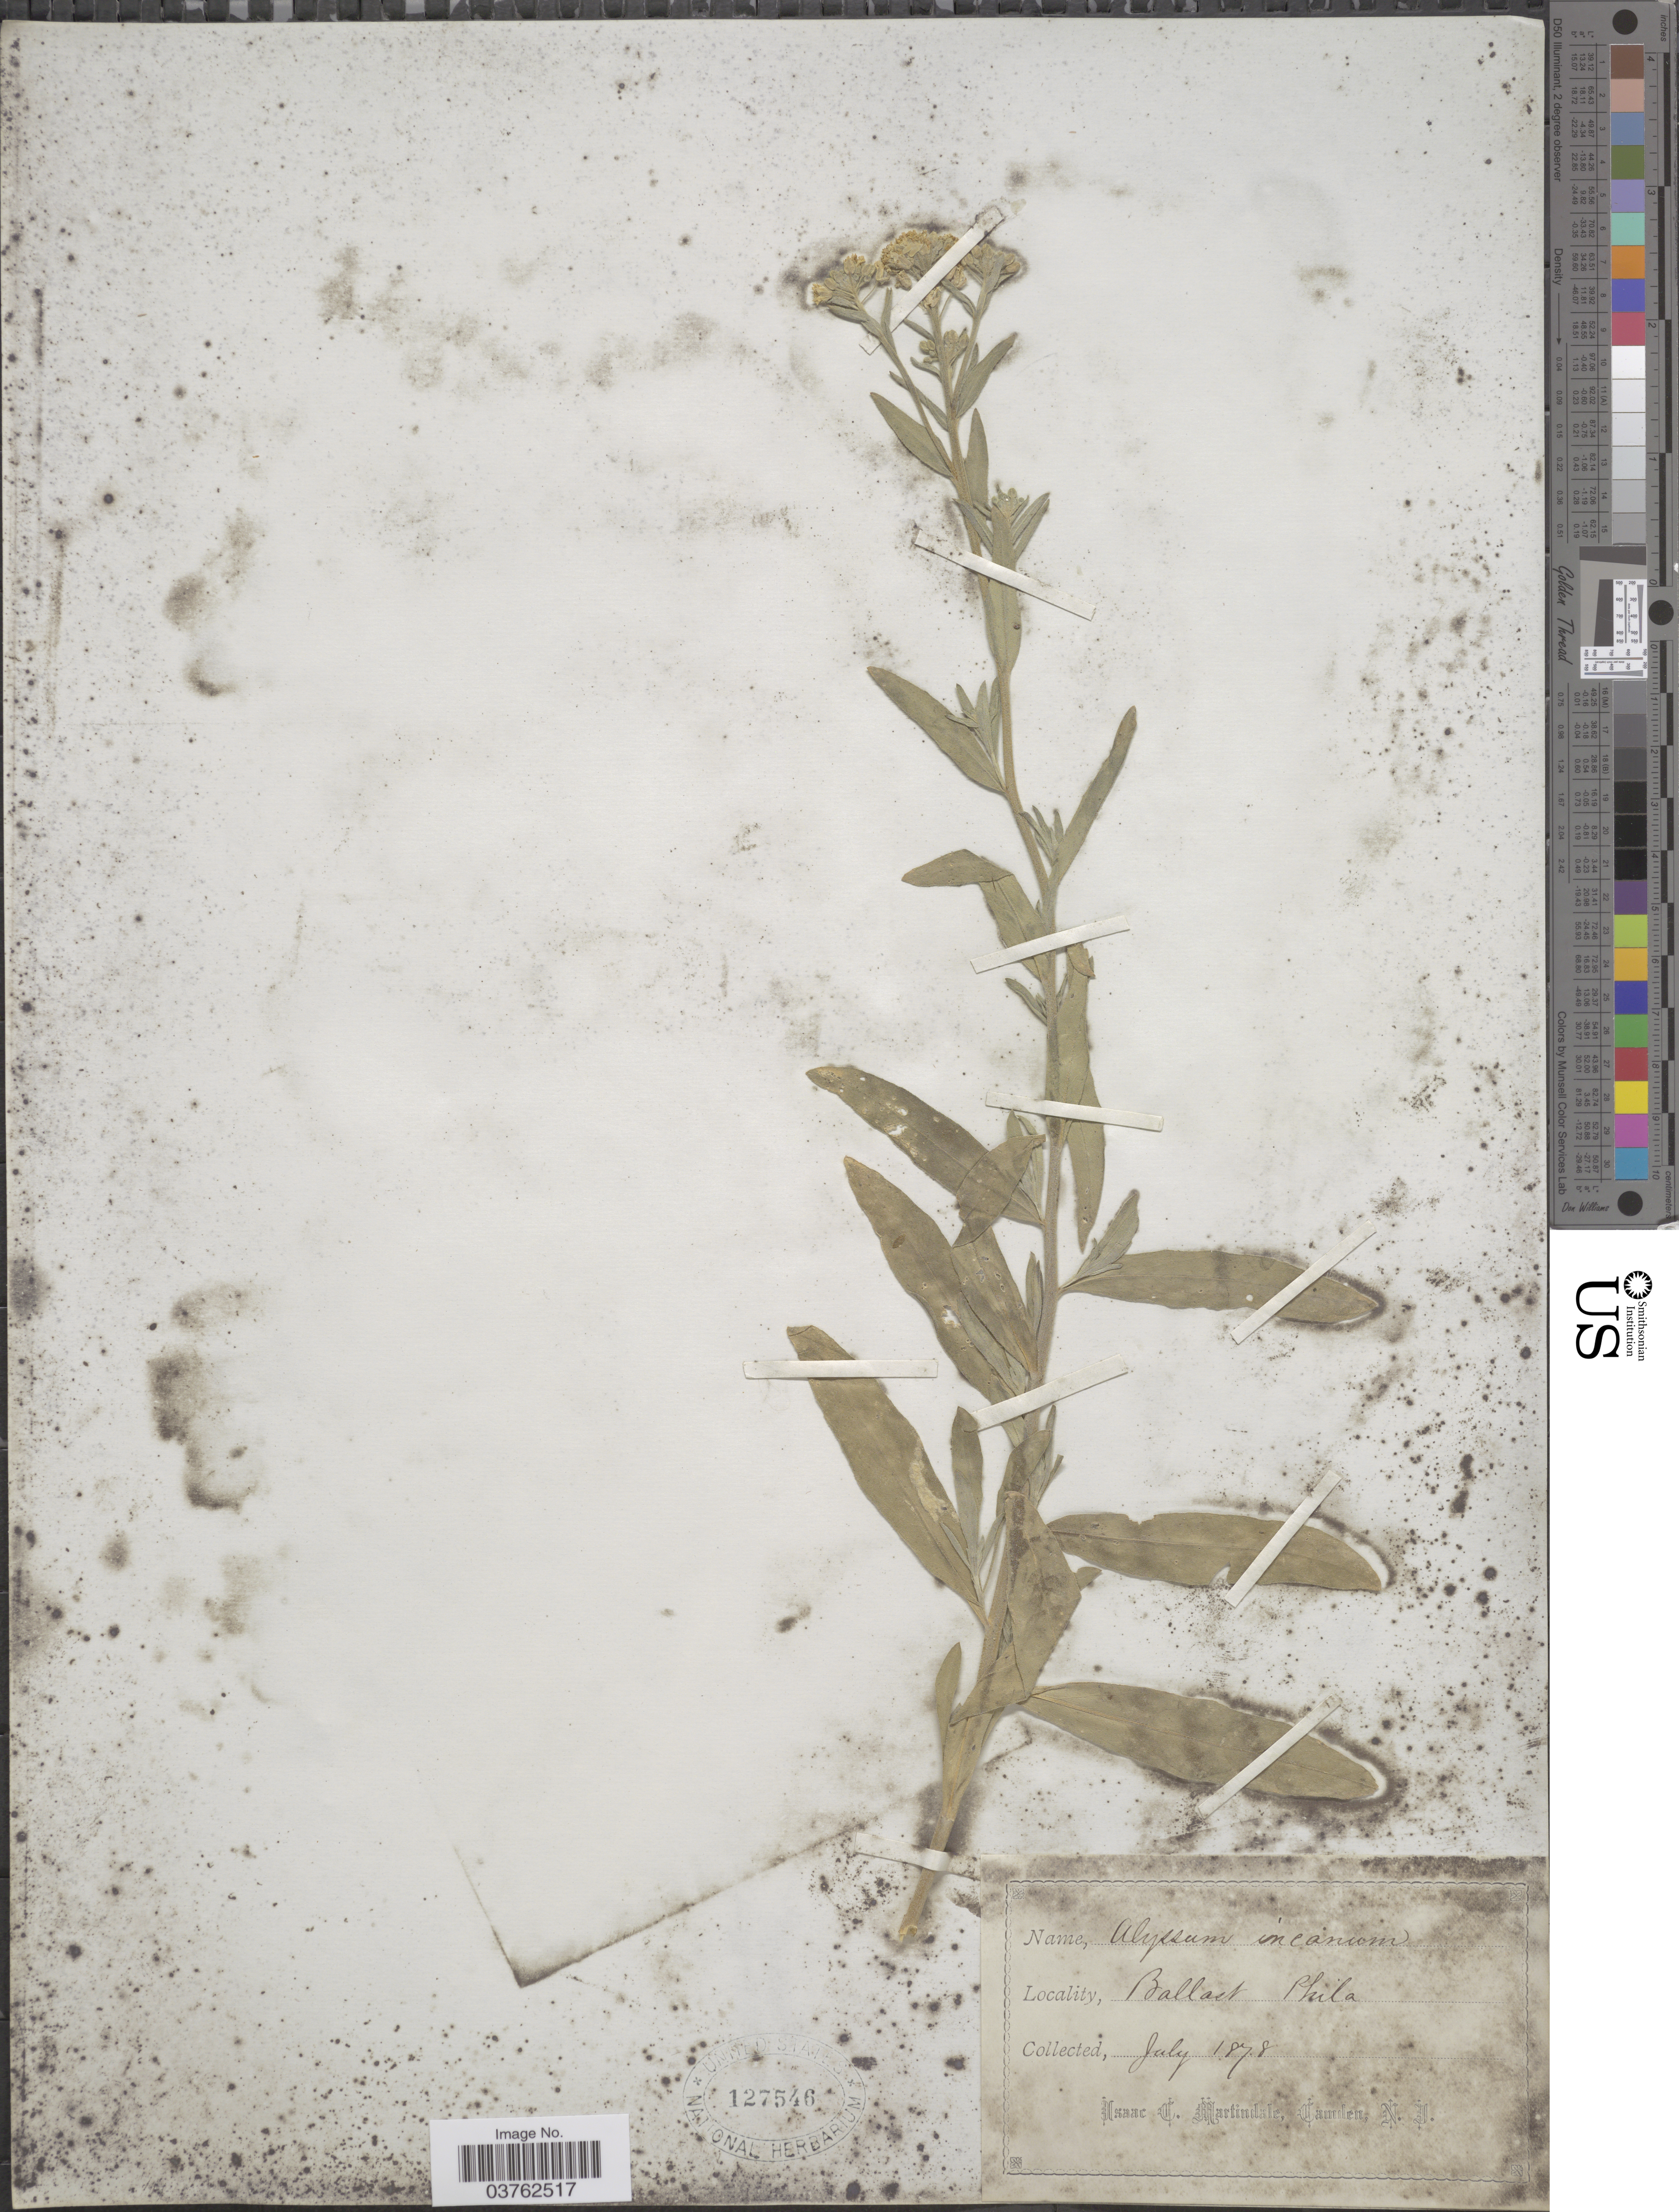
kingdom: Plantae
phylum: Tracheophyta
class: Magnoliopsida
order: Brassicales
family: Brassicaceae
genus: Berteroa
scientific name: Berteroa incana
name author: (L.) DC.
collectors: I. C. Martindale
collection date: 1878-07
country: United States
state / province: New Jersey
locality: Ballast, Phila.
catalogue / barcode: US 127546